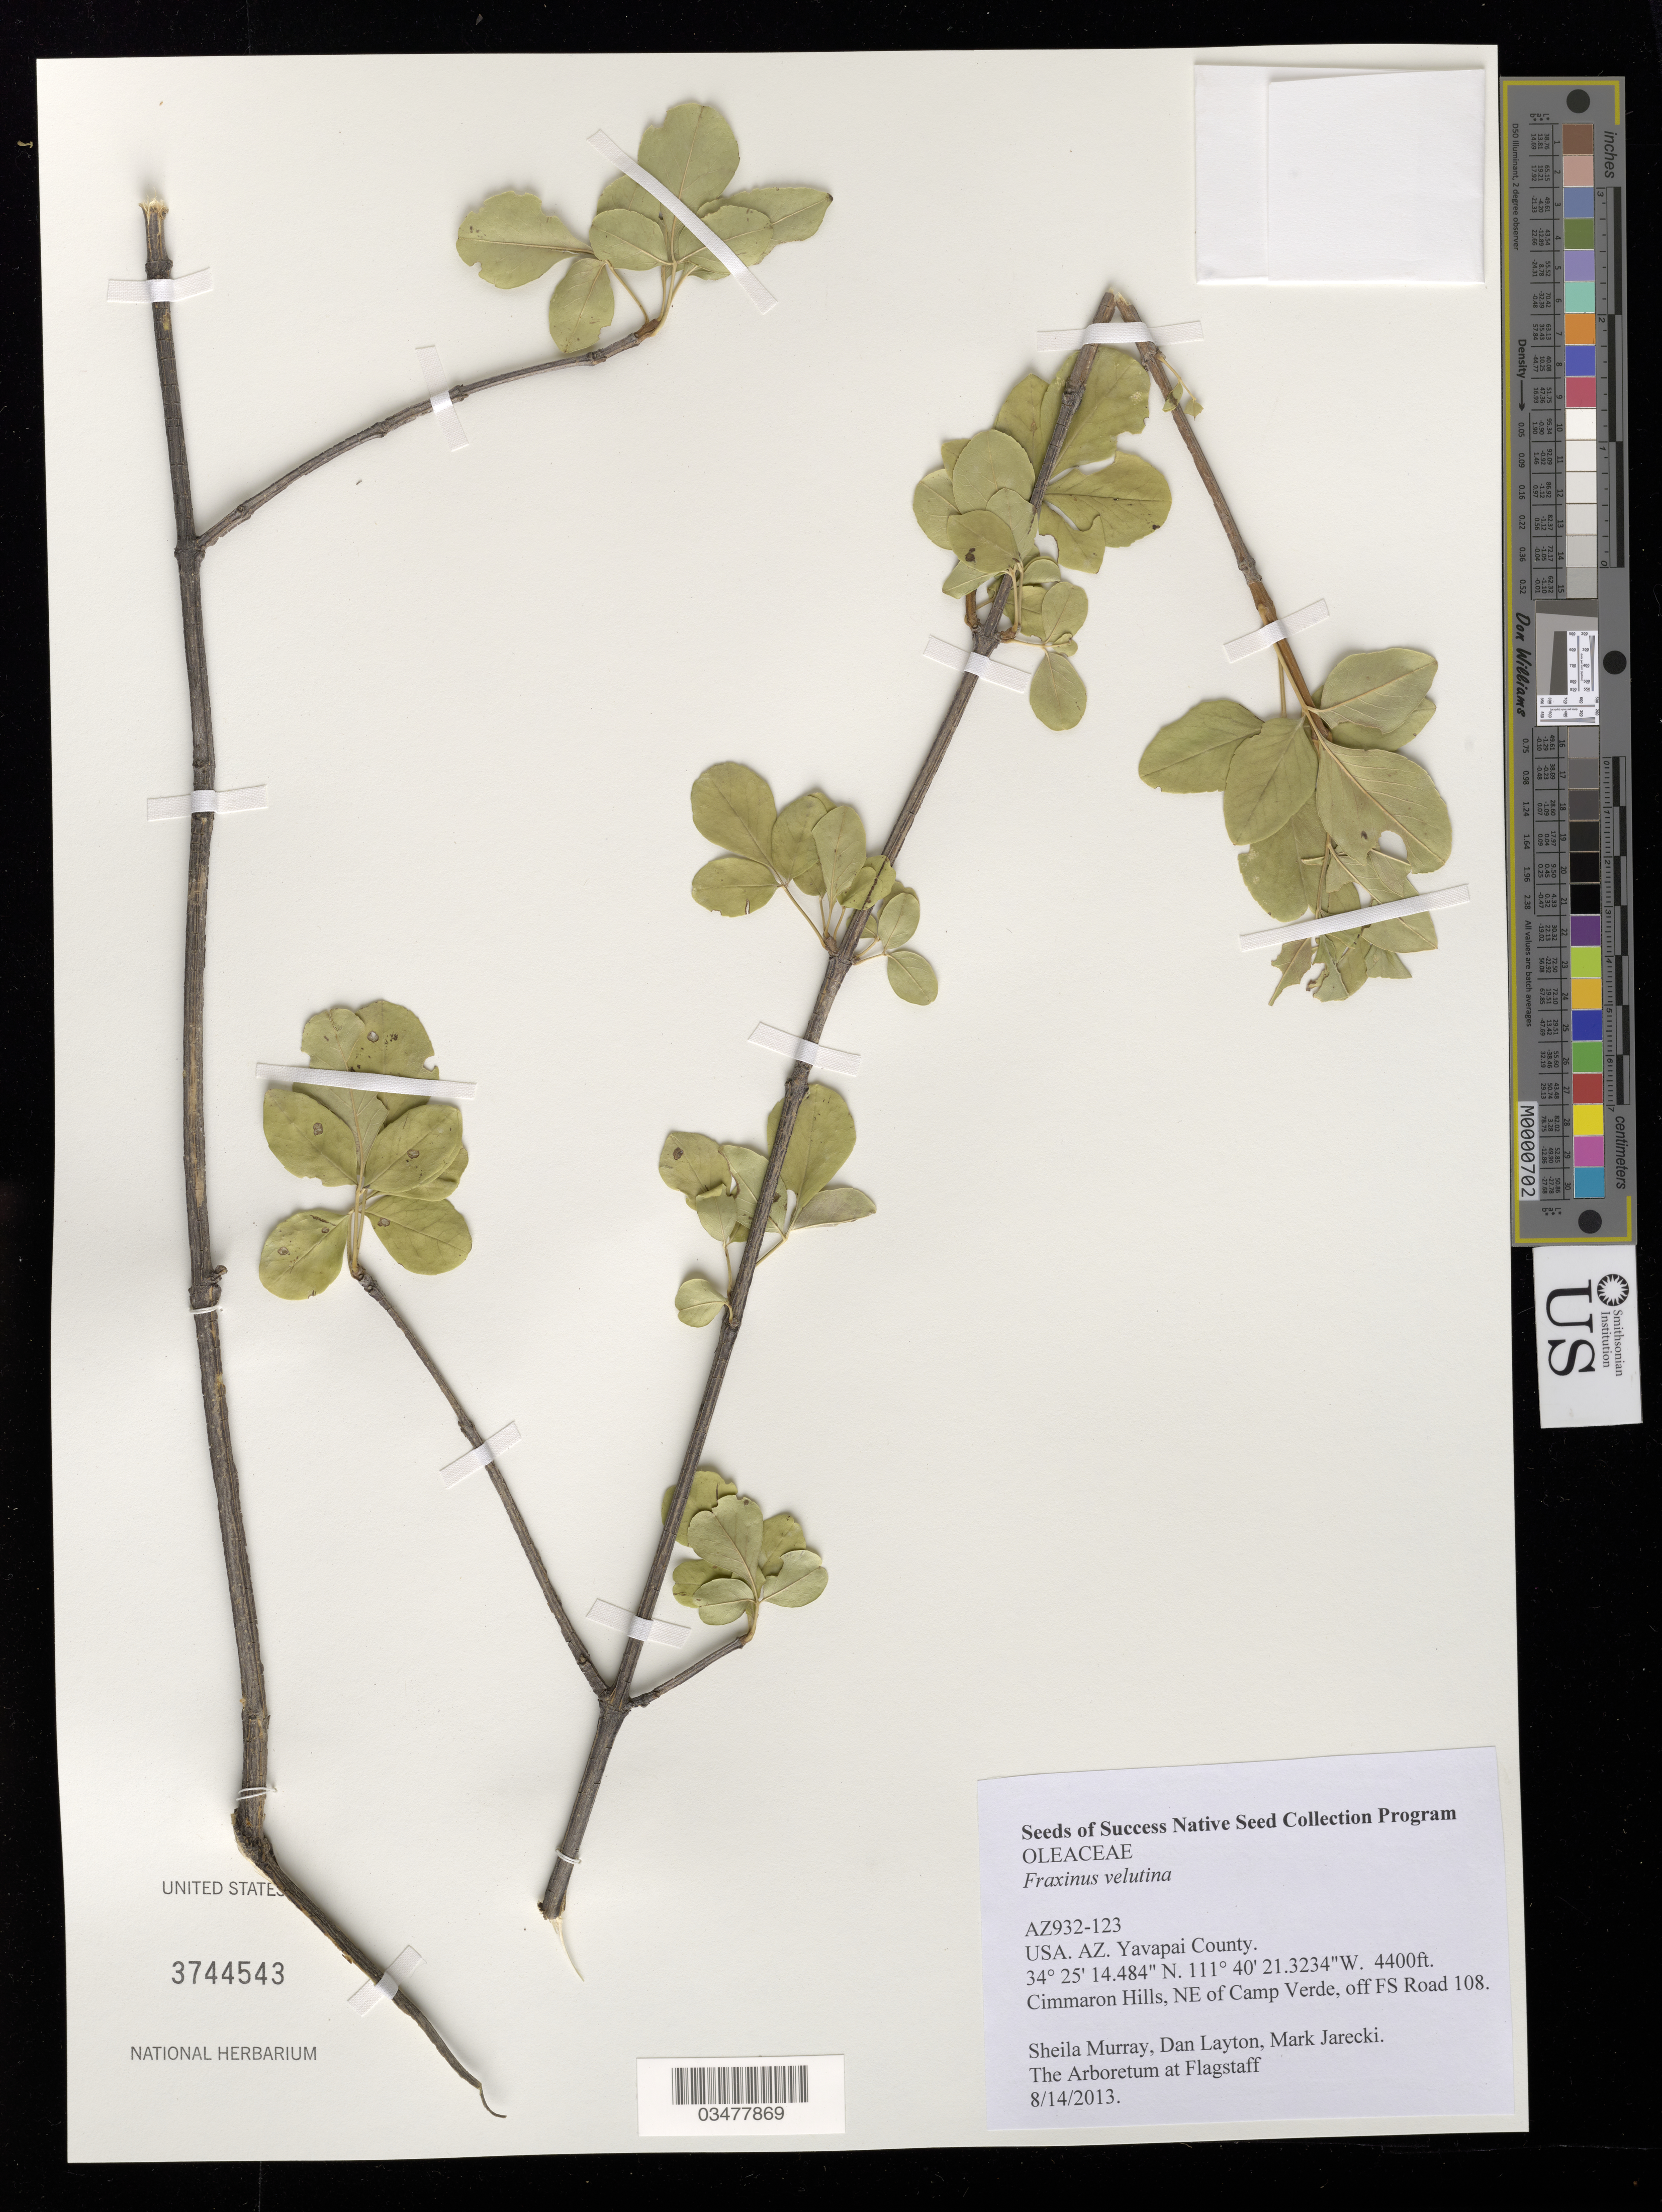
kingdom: Plantae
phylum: Tracheophyta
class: Magnoliopsida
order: Lamiales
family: Oleaceae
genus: Fraxinus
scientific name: Fraxinus velutina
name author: Torr.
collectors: S. Murray, D. Layton & M. Jarecki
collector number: AZ932-123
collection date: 2013-08-14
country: United States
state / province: Arizona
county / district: Yavapai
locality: Cimmaron Hills, NE of Camp Verde, off FS Road 108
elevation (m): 1341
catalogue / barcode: US 3744543